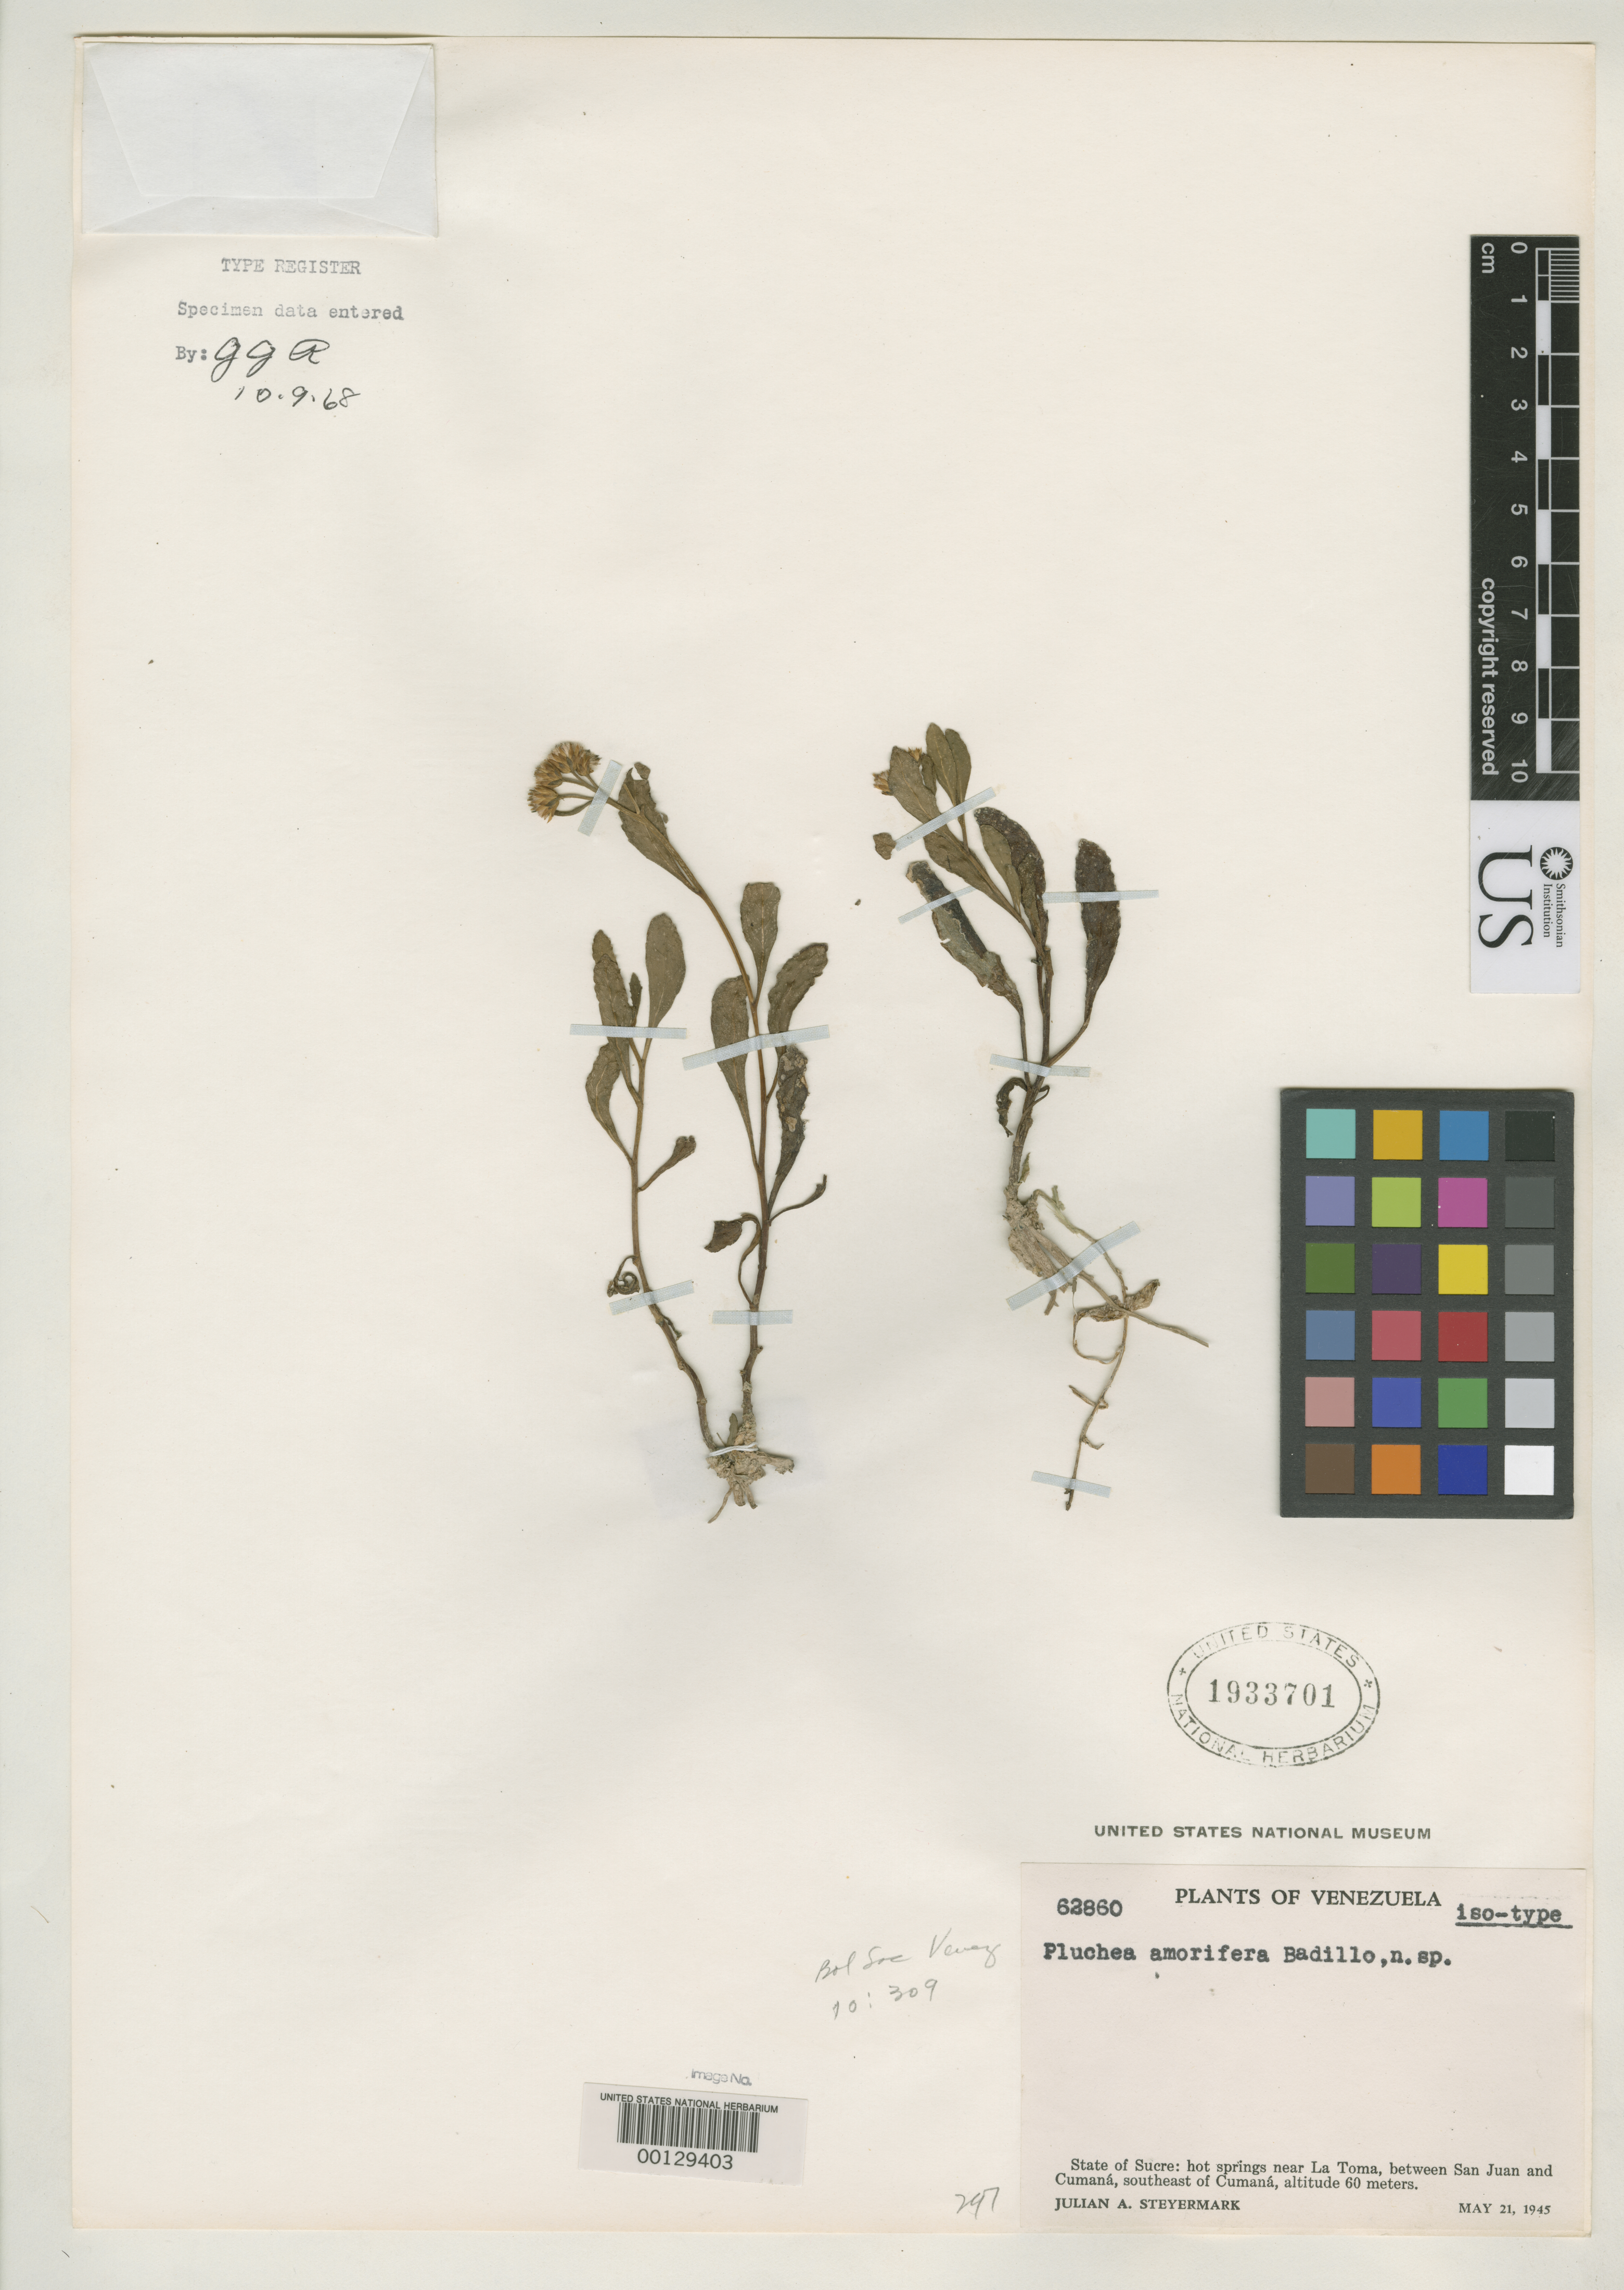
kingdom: Plantae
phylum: Tracheophyta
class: Magnoliopsida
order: Asterales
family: Asteraceae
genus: Pluchea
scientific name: Pluchea amorifera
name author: V.M. Badillo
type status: Isotype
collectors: J. Steyermark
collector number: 62860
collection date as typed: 21 May 1945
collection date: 1945-05-21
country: Venezuela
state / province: Sucre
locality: La Toma.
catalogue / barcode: US 1933701